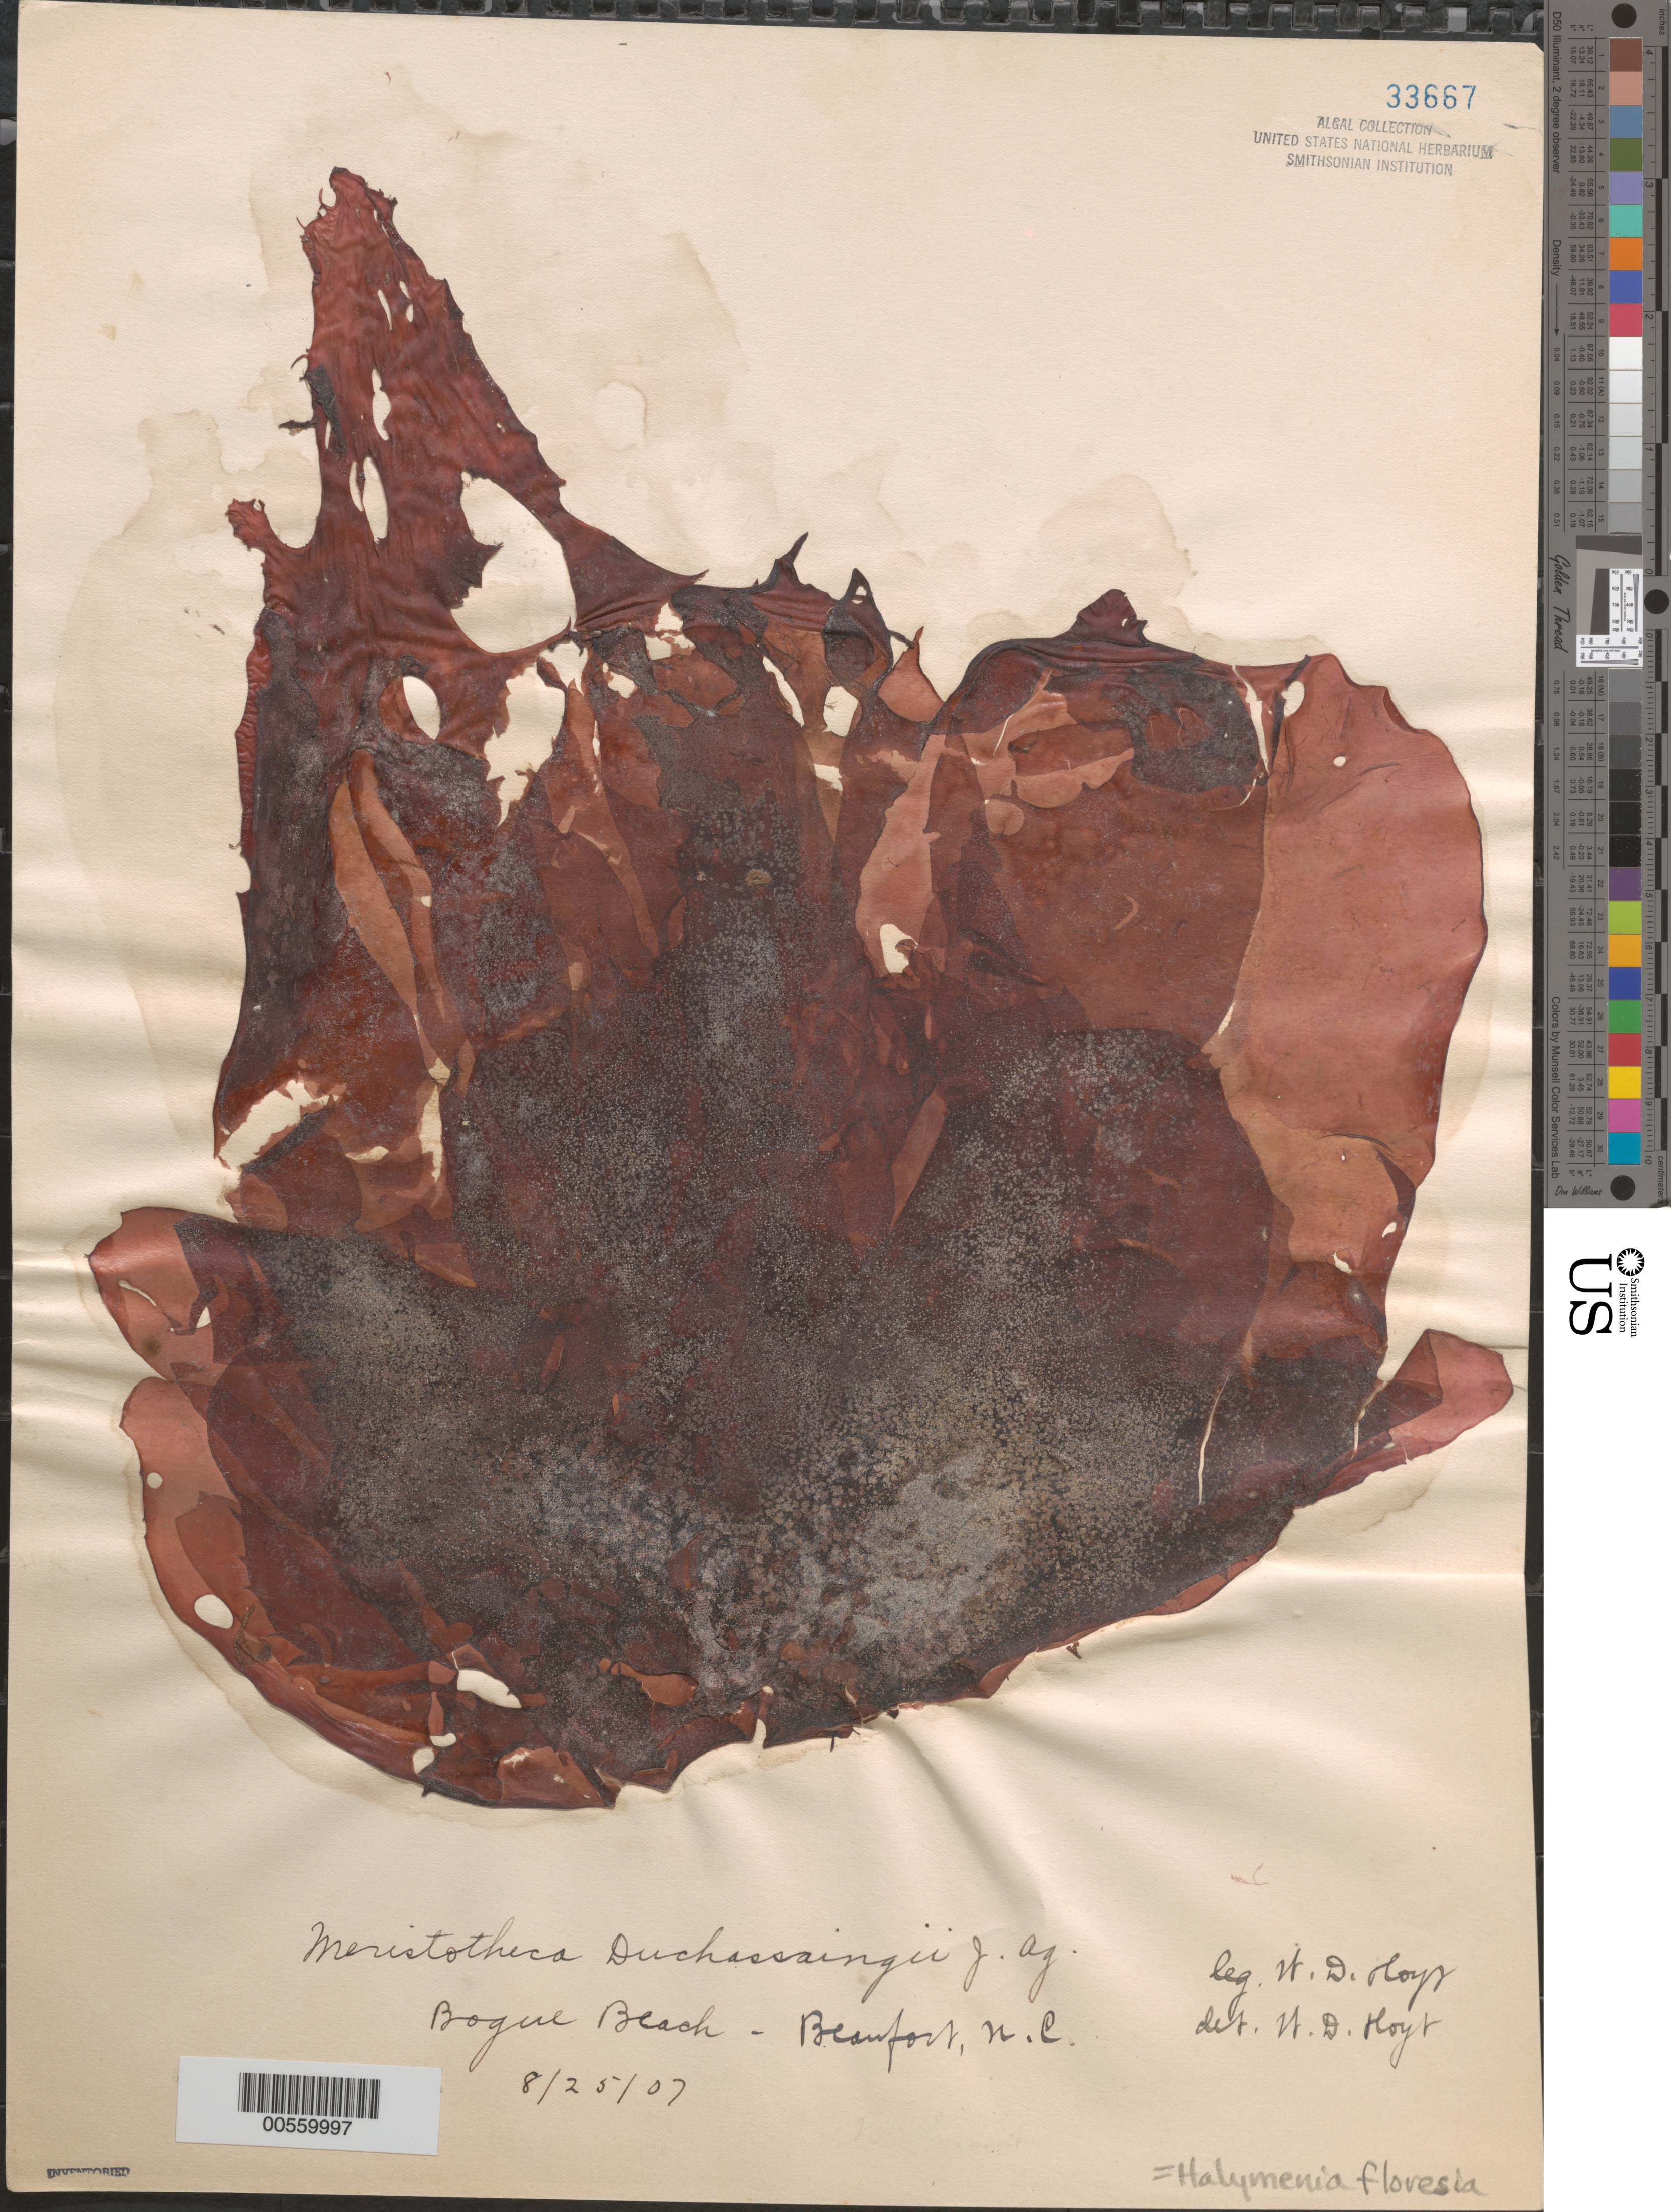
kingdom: Plantae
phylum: Rhodophyta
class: Florideophyceae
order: Halymeniales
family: Halymeniaceae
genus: Halymenia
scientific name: Halymenia floresii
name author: (Clemente) C. Agardh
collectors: W. D. Hoyt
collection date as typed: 25 Aug 1907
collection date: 1907-08-25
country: United States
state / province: North Carolina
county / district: Carteret County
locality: Beaufort, Bogue Beach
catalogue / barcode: US 33667